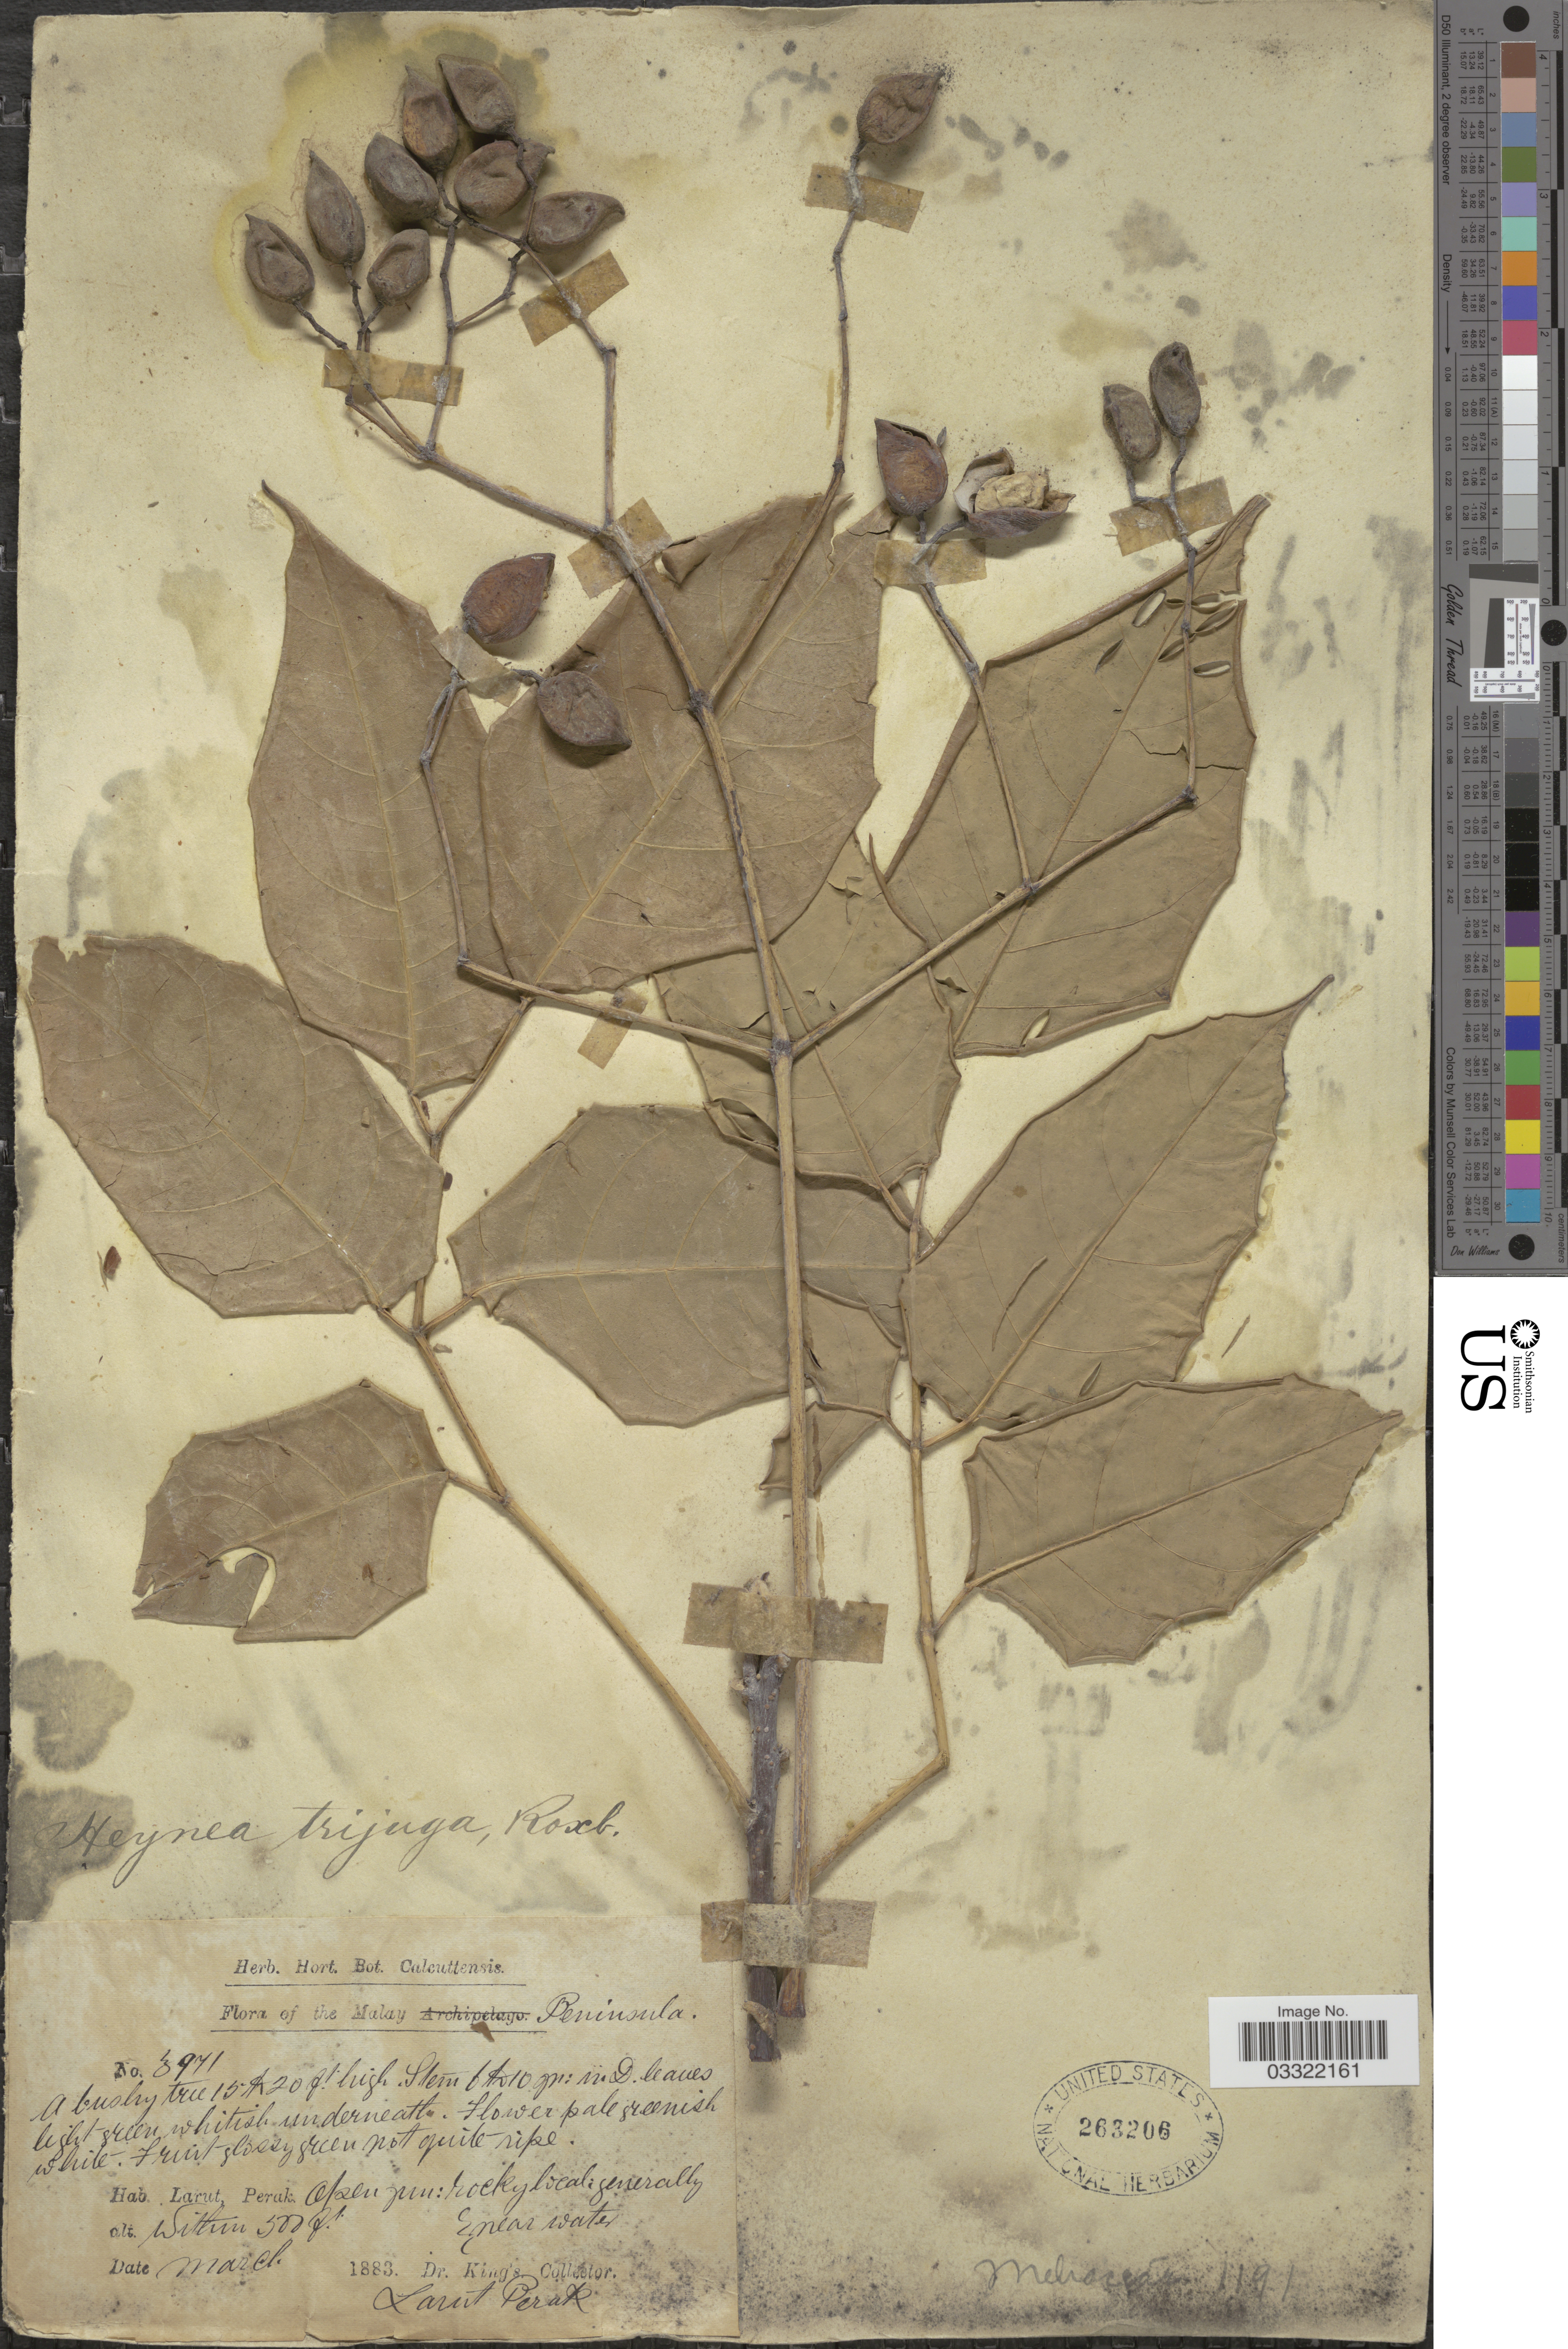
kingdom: Plantae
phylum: Tracheophyta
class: Magnoliopsida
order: Sapindales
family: Meliaceae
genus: Heynea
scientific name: Heynea trijuga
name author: Roxb.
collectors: Dr. King's collector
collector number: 3971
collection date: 1883-03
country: Malaysia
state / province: Perak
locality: Malay Peninsula. Larut.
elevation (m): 152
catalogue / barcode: US 263206